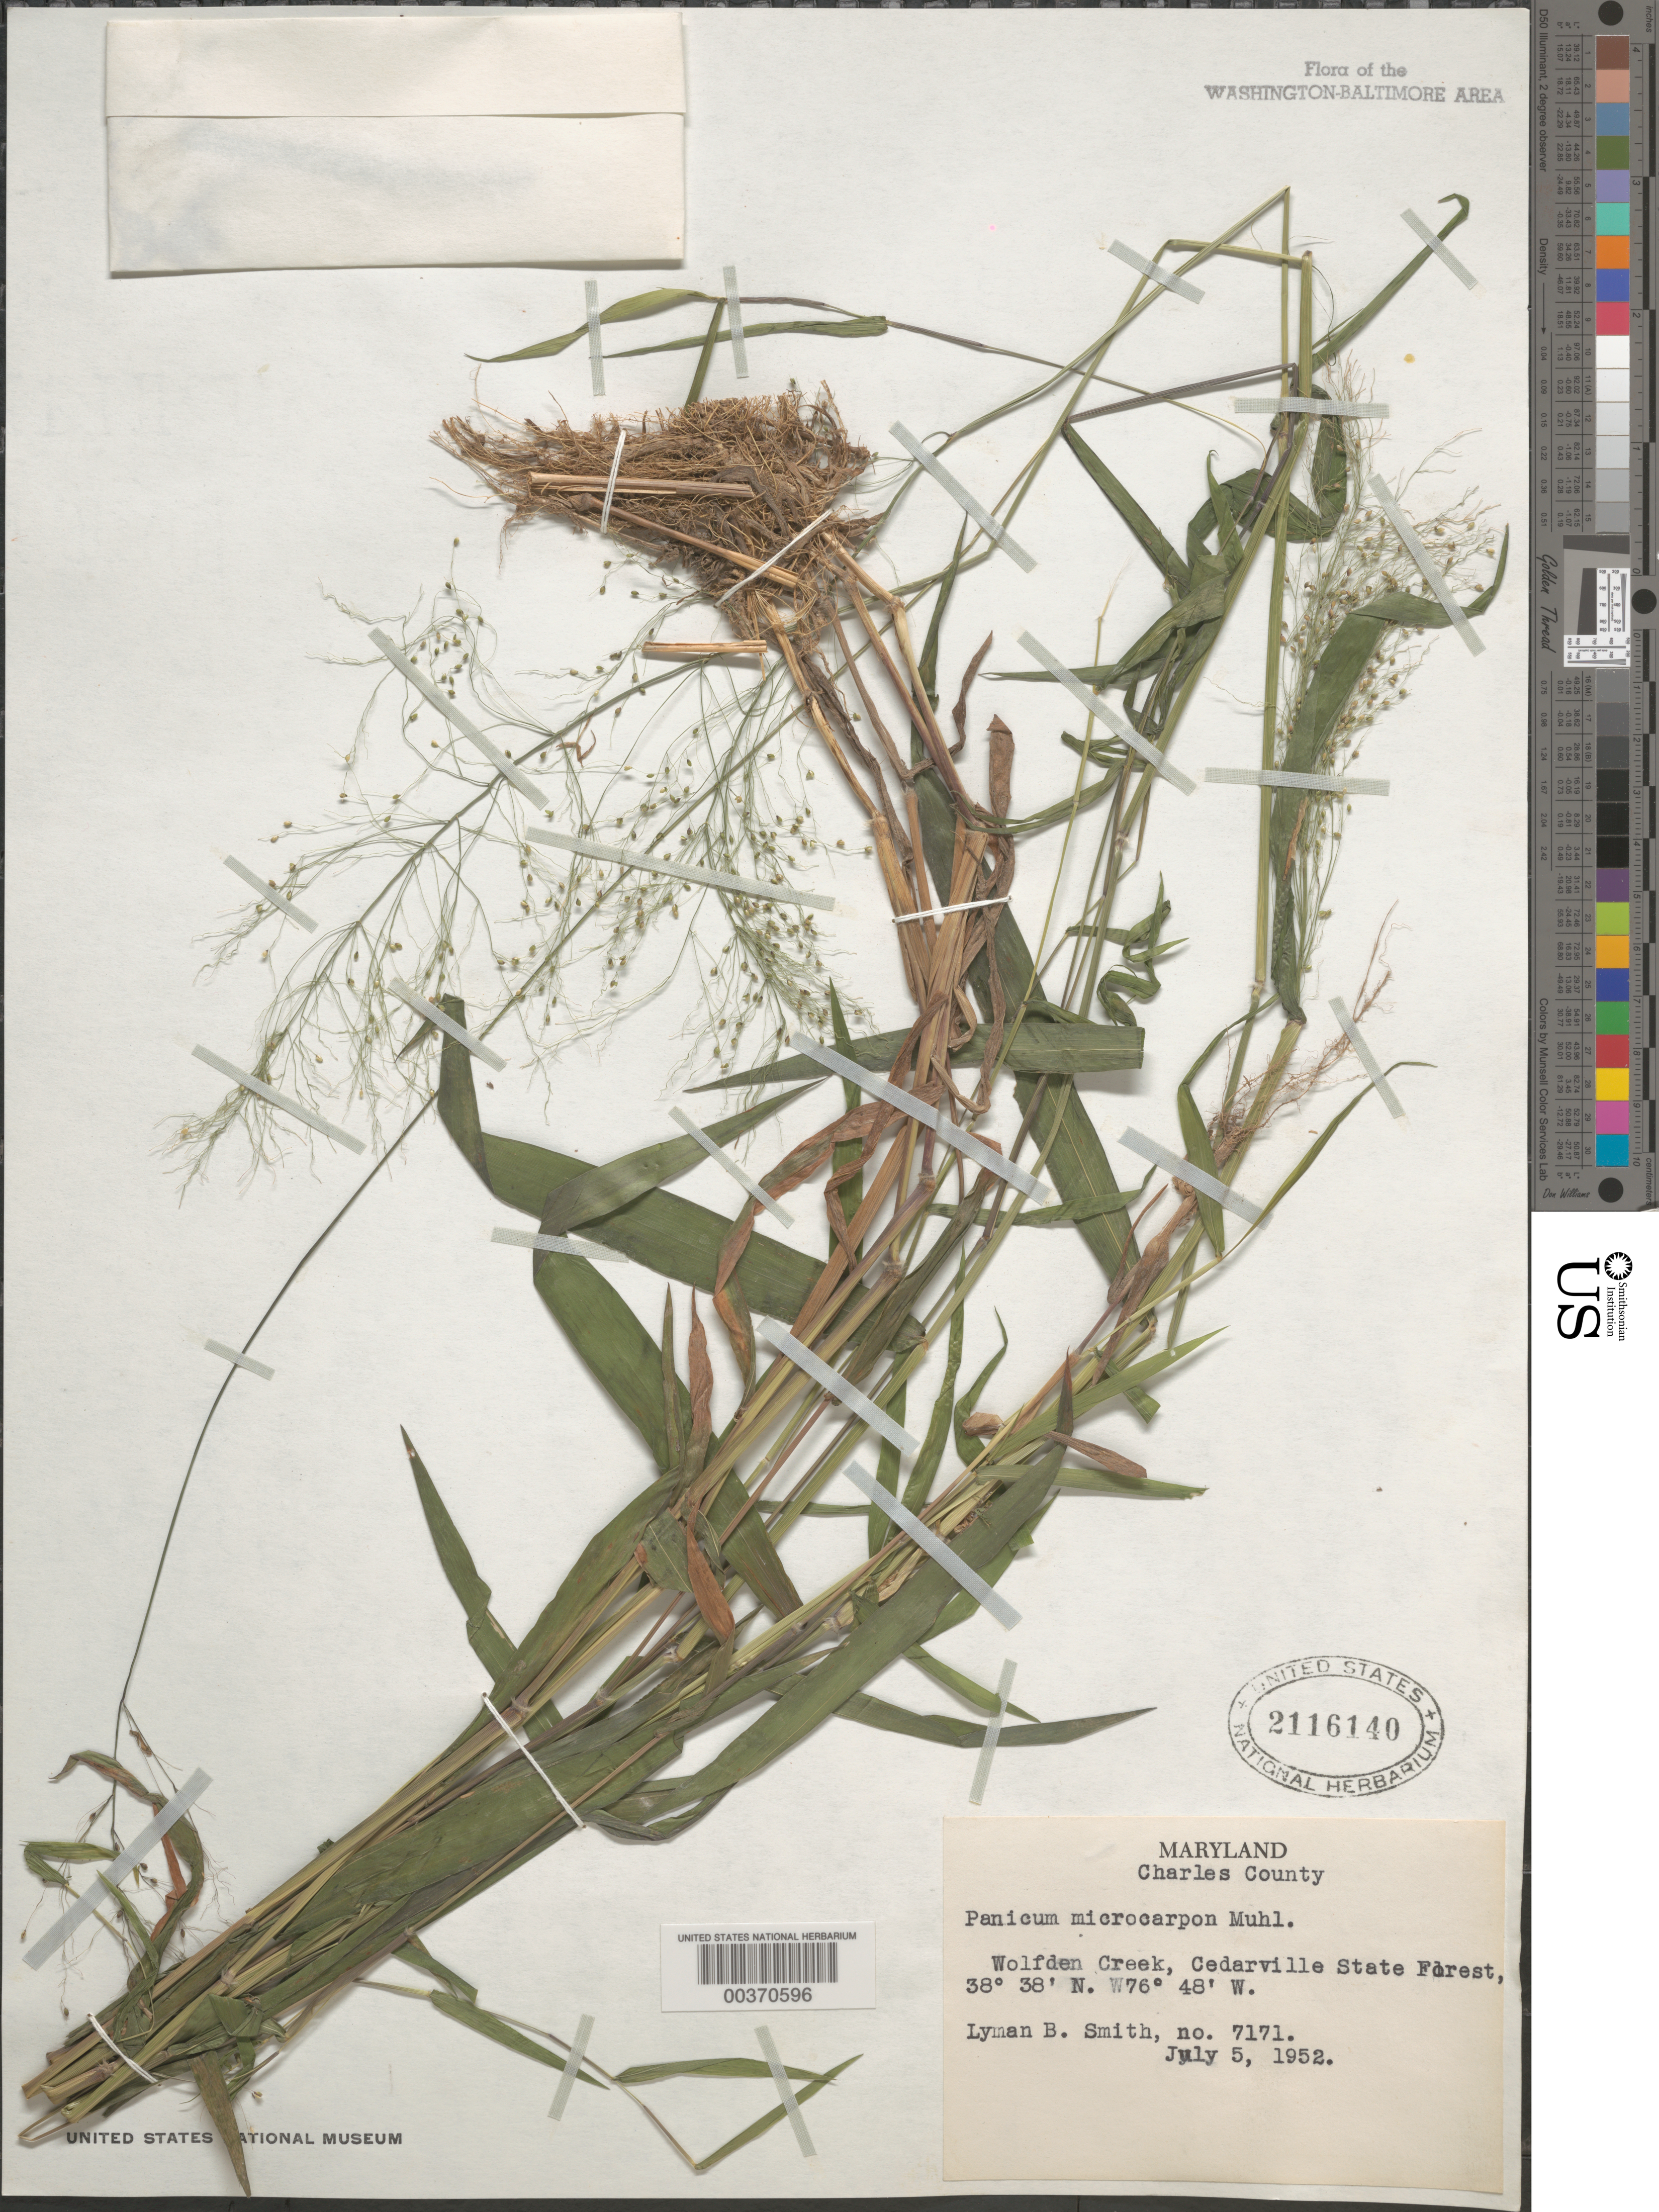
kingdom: Plantae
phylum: Tracheophyta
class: Liliopsida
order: Poales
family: Poaceae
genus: Dichanthelium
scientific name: Dichanthelium dichotomum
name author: (L.) Gould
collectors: L. Smith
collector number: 7171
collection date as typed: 05 Jul 1952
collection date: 1952-07-05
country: United States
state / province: Maryland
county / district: Charles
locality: Wolfden Creek, Cedarville State Forest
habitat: Forest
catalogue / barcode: US 2116140